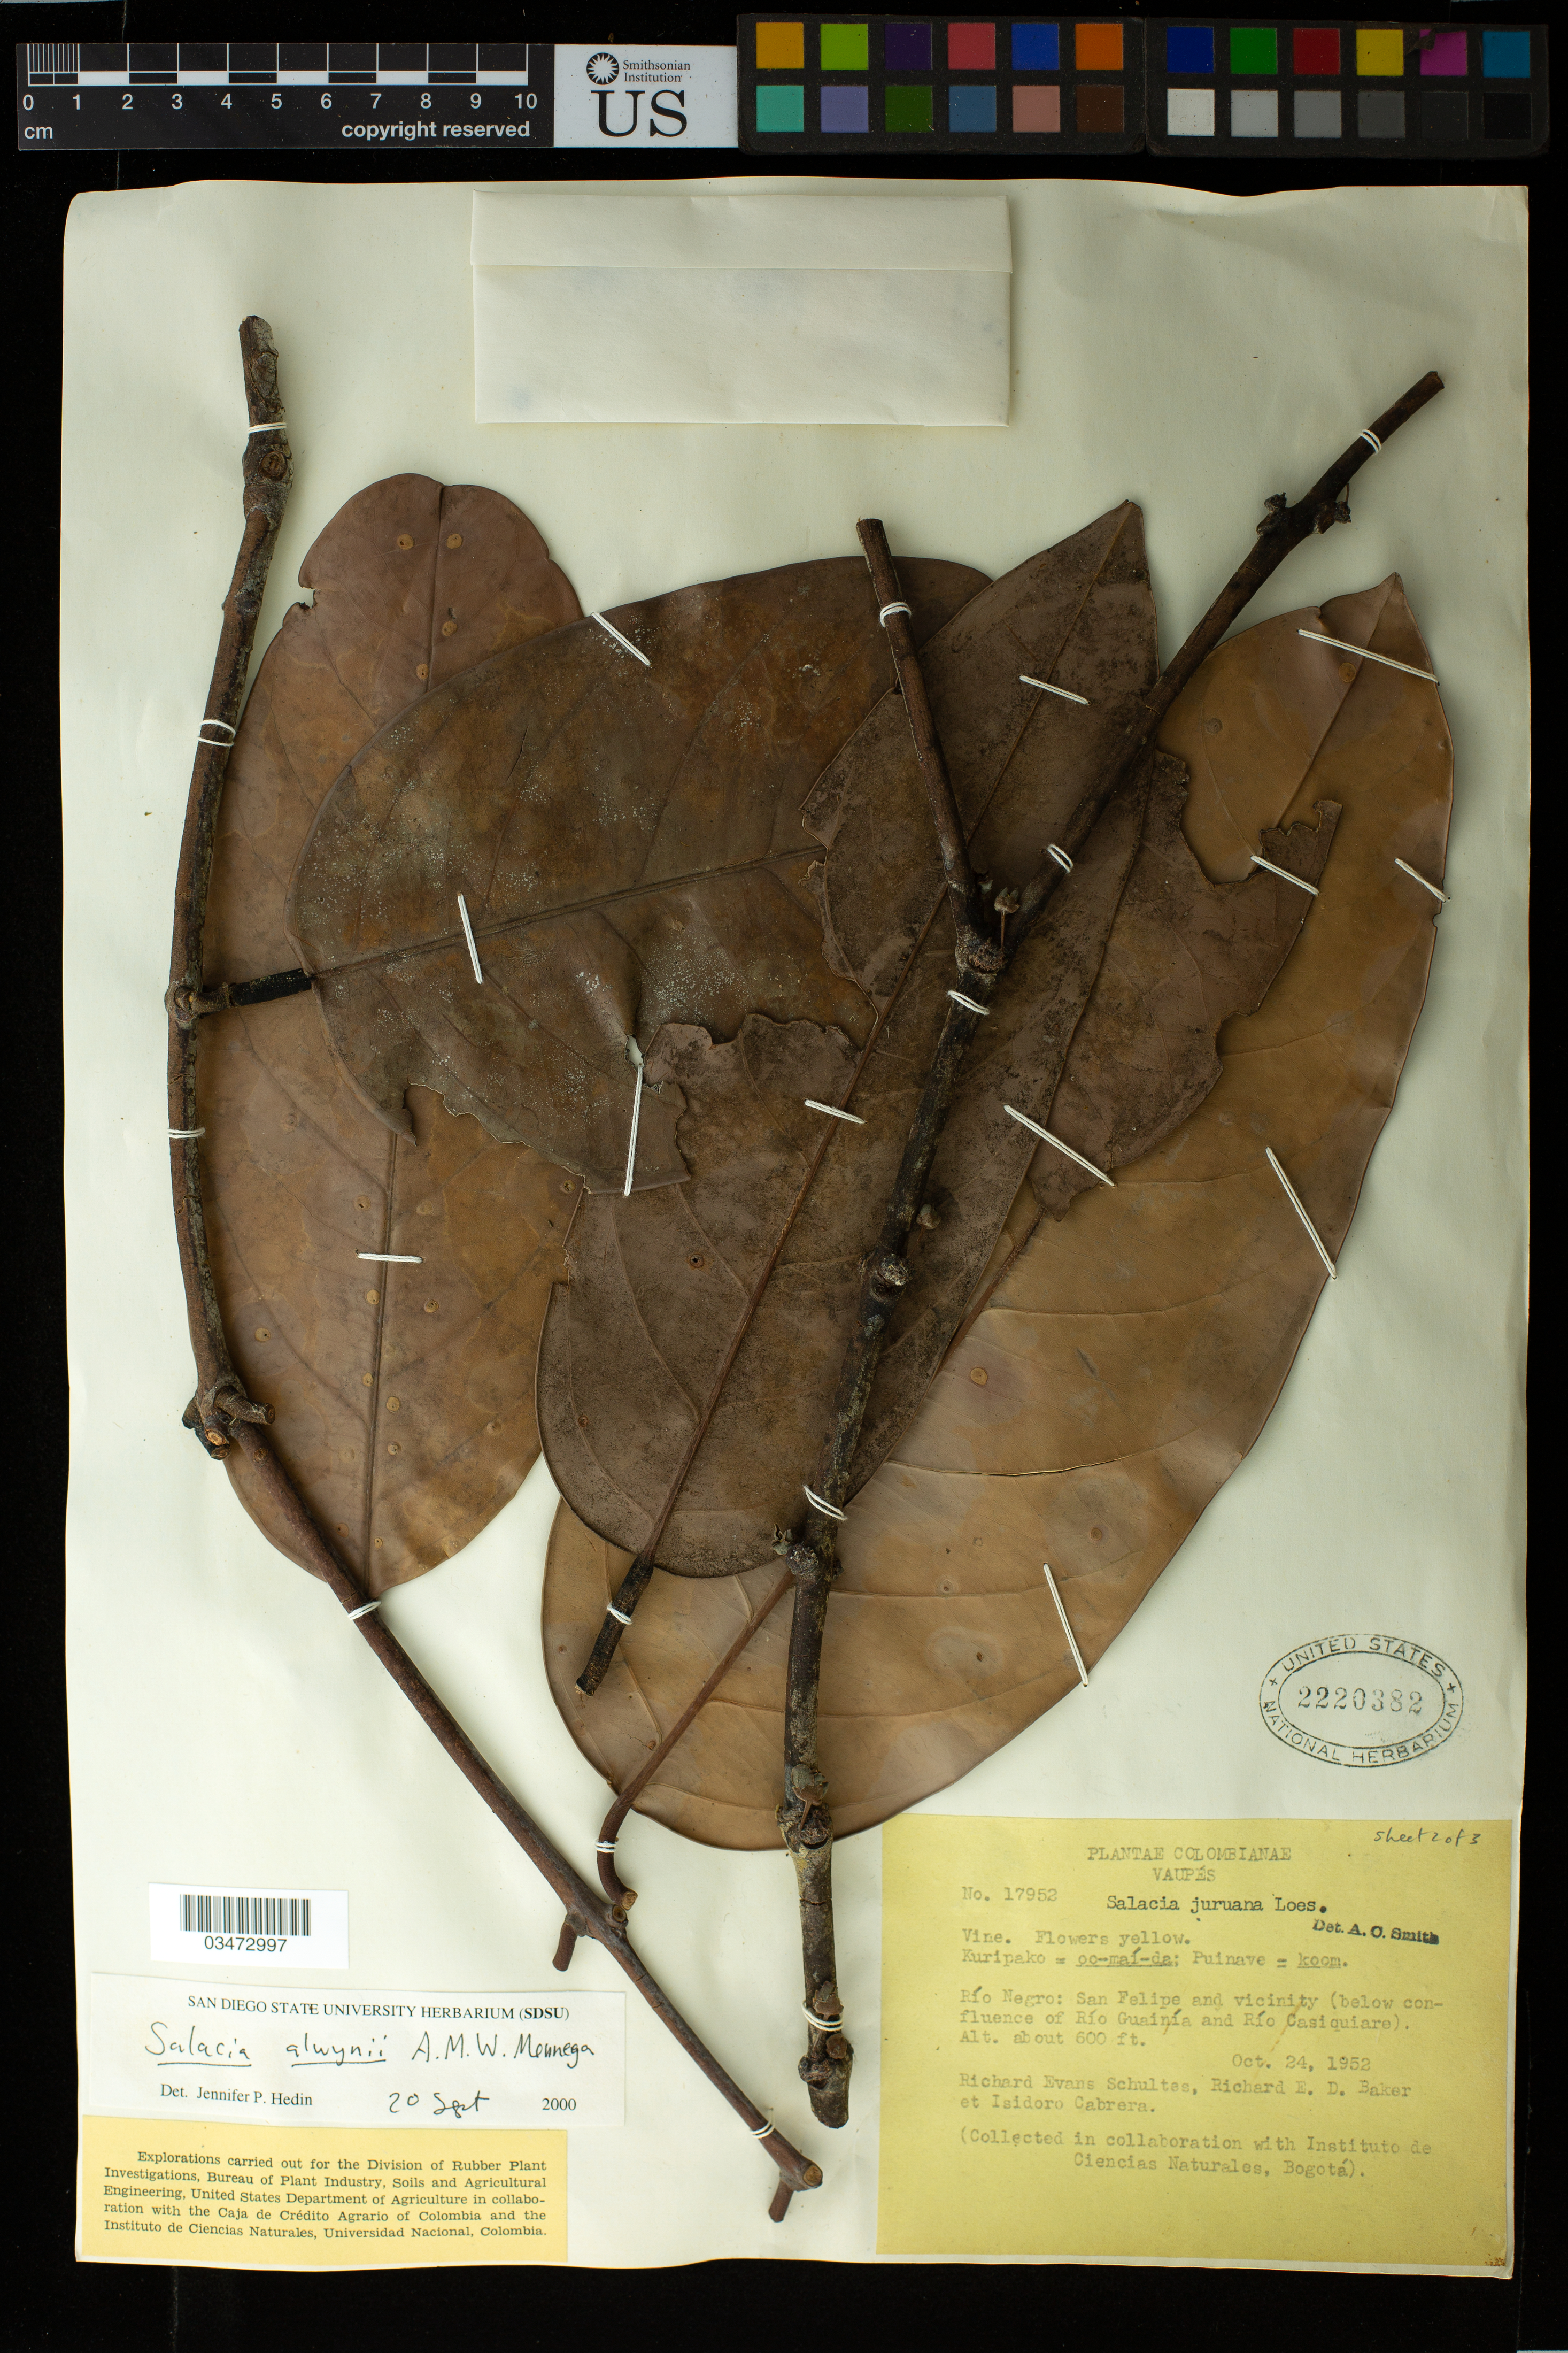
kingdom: Plantae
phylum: Tracheophyta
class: Magnoliopsida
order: Celastrales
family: Celastraceae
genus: Salacia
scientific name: Salacia alwynii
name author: Mennega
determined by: Hedin, J. P.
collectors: R. E. Schultes, E. D. Baker & I. Cabrera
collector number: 17952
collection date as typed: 24 Oct 1952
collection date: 1952-10-24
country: Colombia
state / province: Vaupés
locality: Rio Negro: San Felipe and vicinity (below confluence of Rio Guainia and Rio Casiquiare)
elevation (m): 183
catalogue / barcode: US 2220382